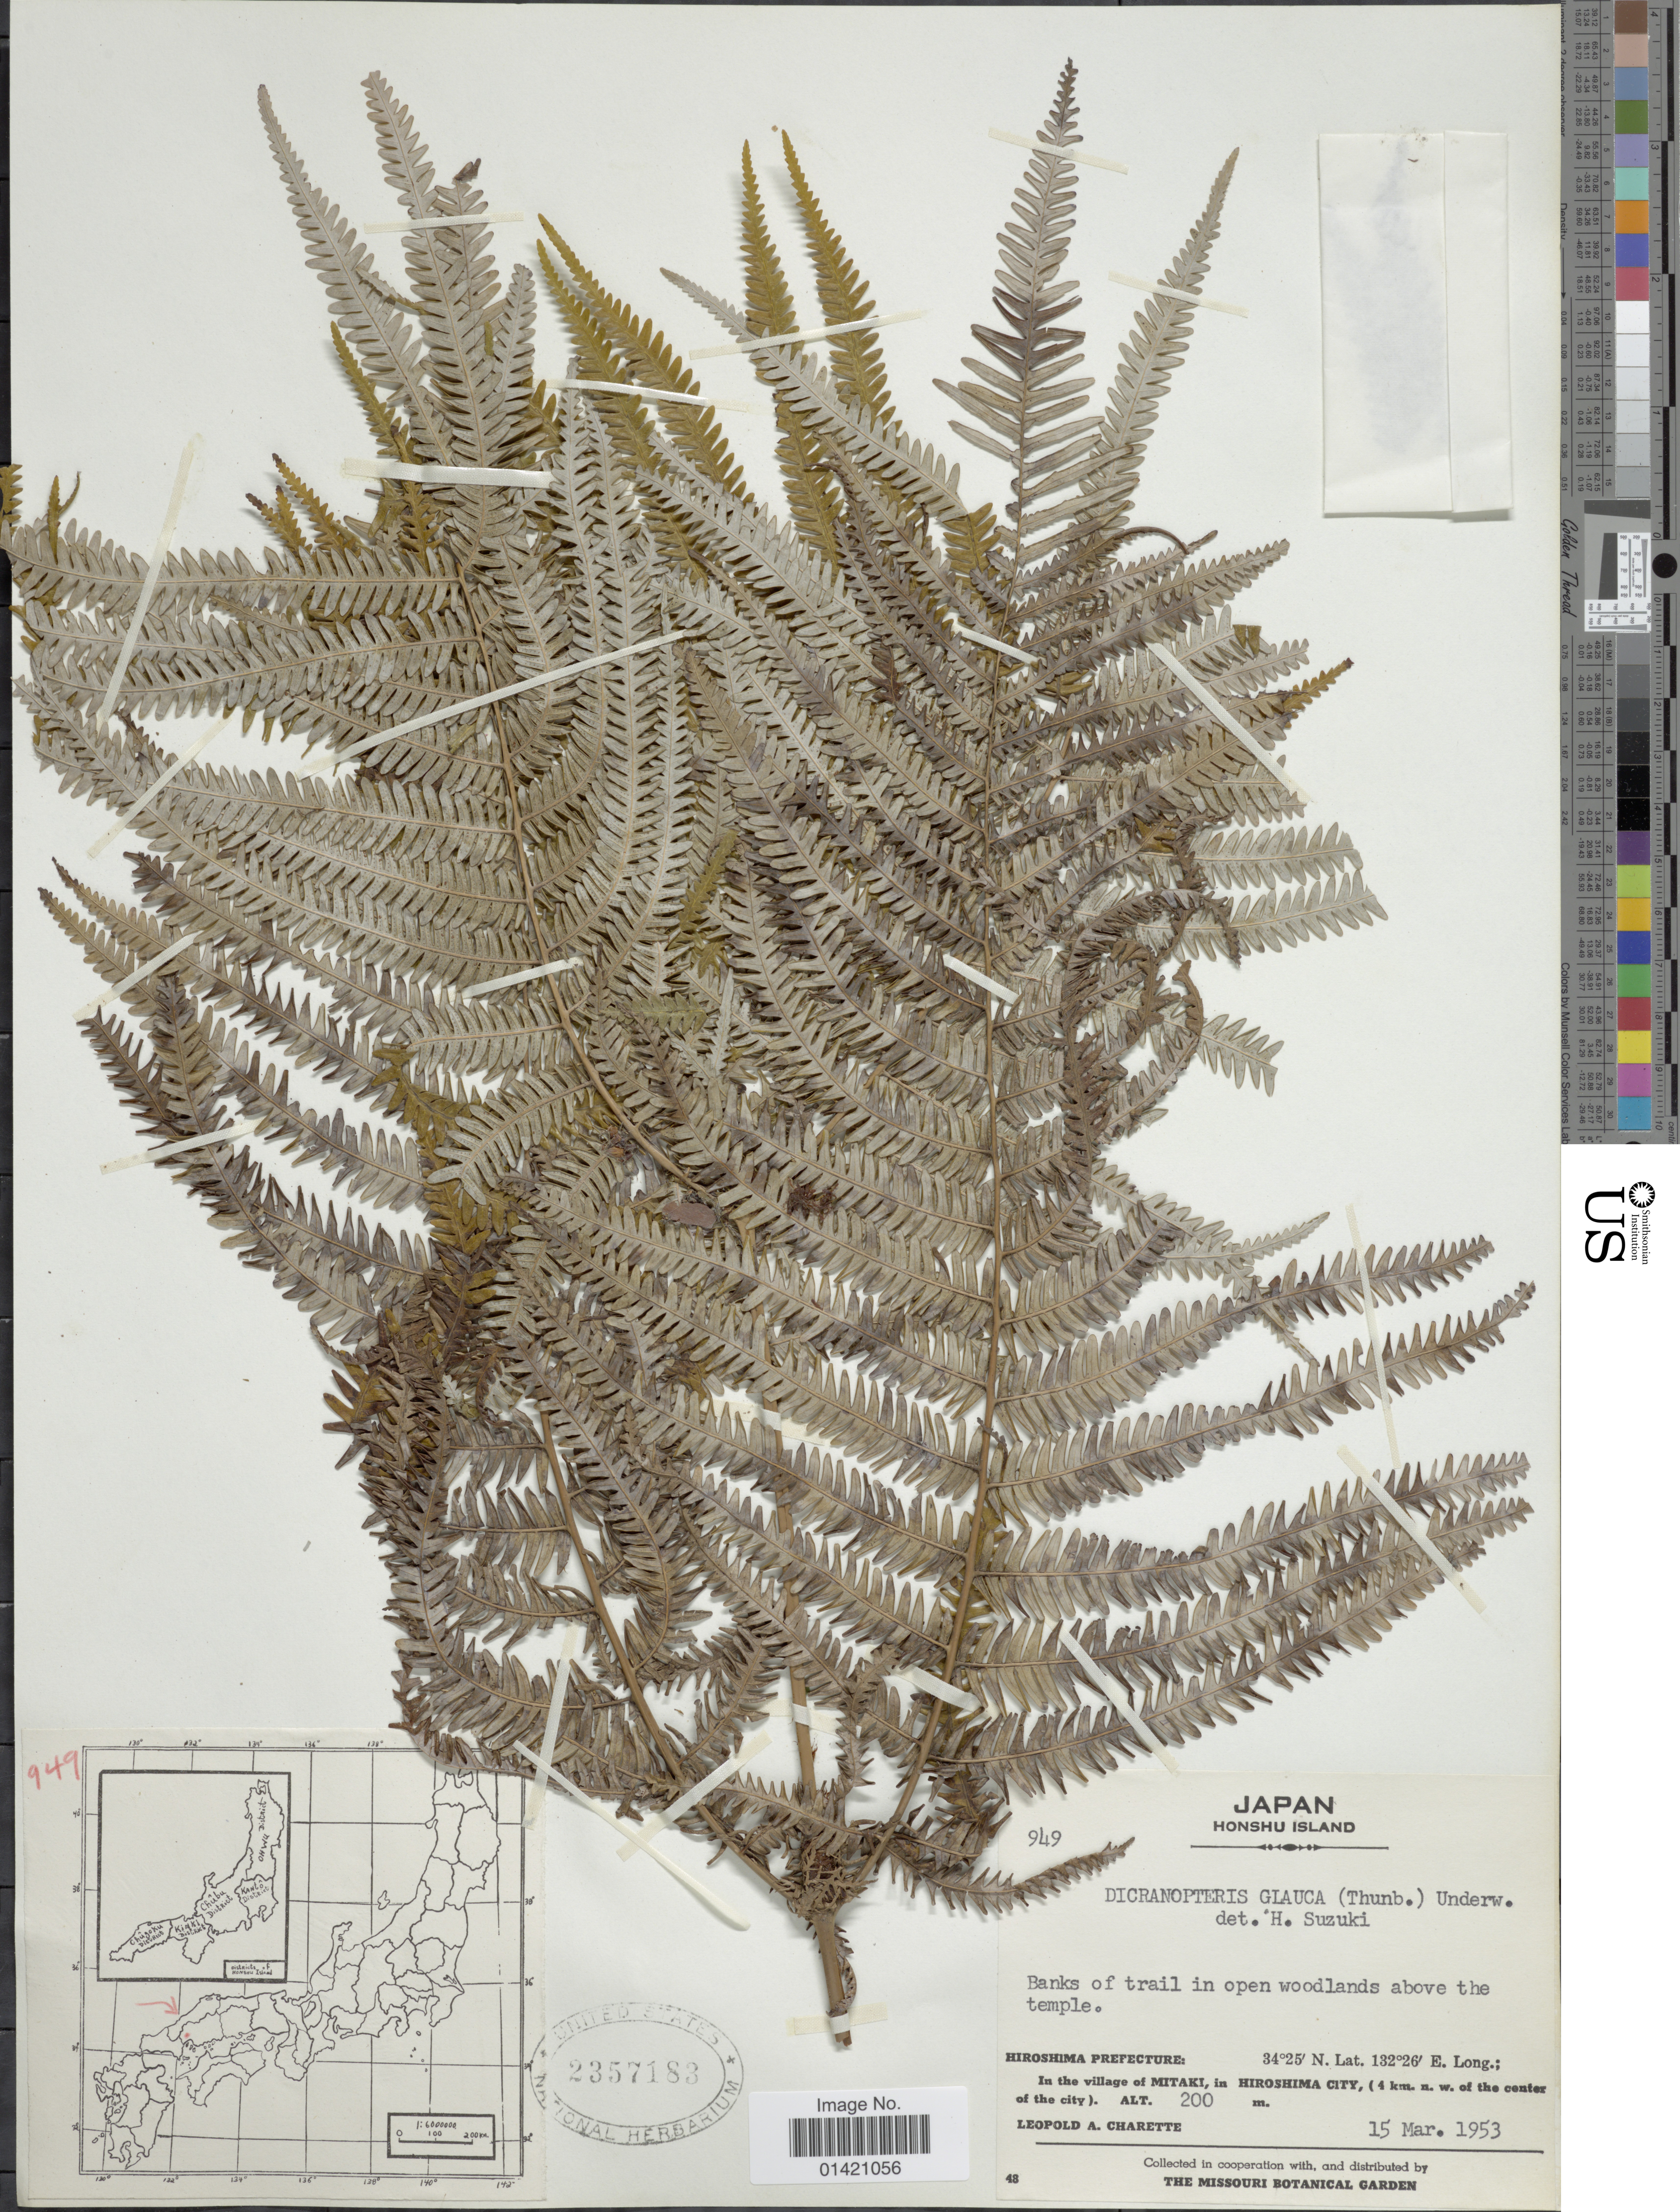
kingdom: Plantae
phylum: Tracheophyta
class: Polypodiopsida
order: Gleicheniales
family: Gleicheniaceae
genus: Diplopterygium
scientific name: Diplopterygium glaucum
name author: (Thunb. ex Houtt.) Nakai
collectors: L. A. Charette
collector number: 949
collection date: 1953-03-15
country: Japan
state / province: Hirosima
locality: Honshu Island. Hiroshima Prefecture: In the village of Mitaki, in Hiroshima City, (4 km. n. w. of the center of the city).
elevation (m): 200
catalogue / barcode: US 2357183